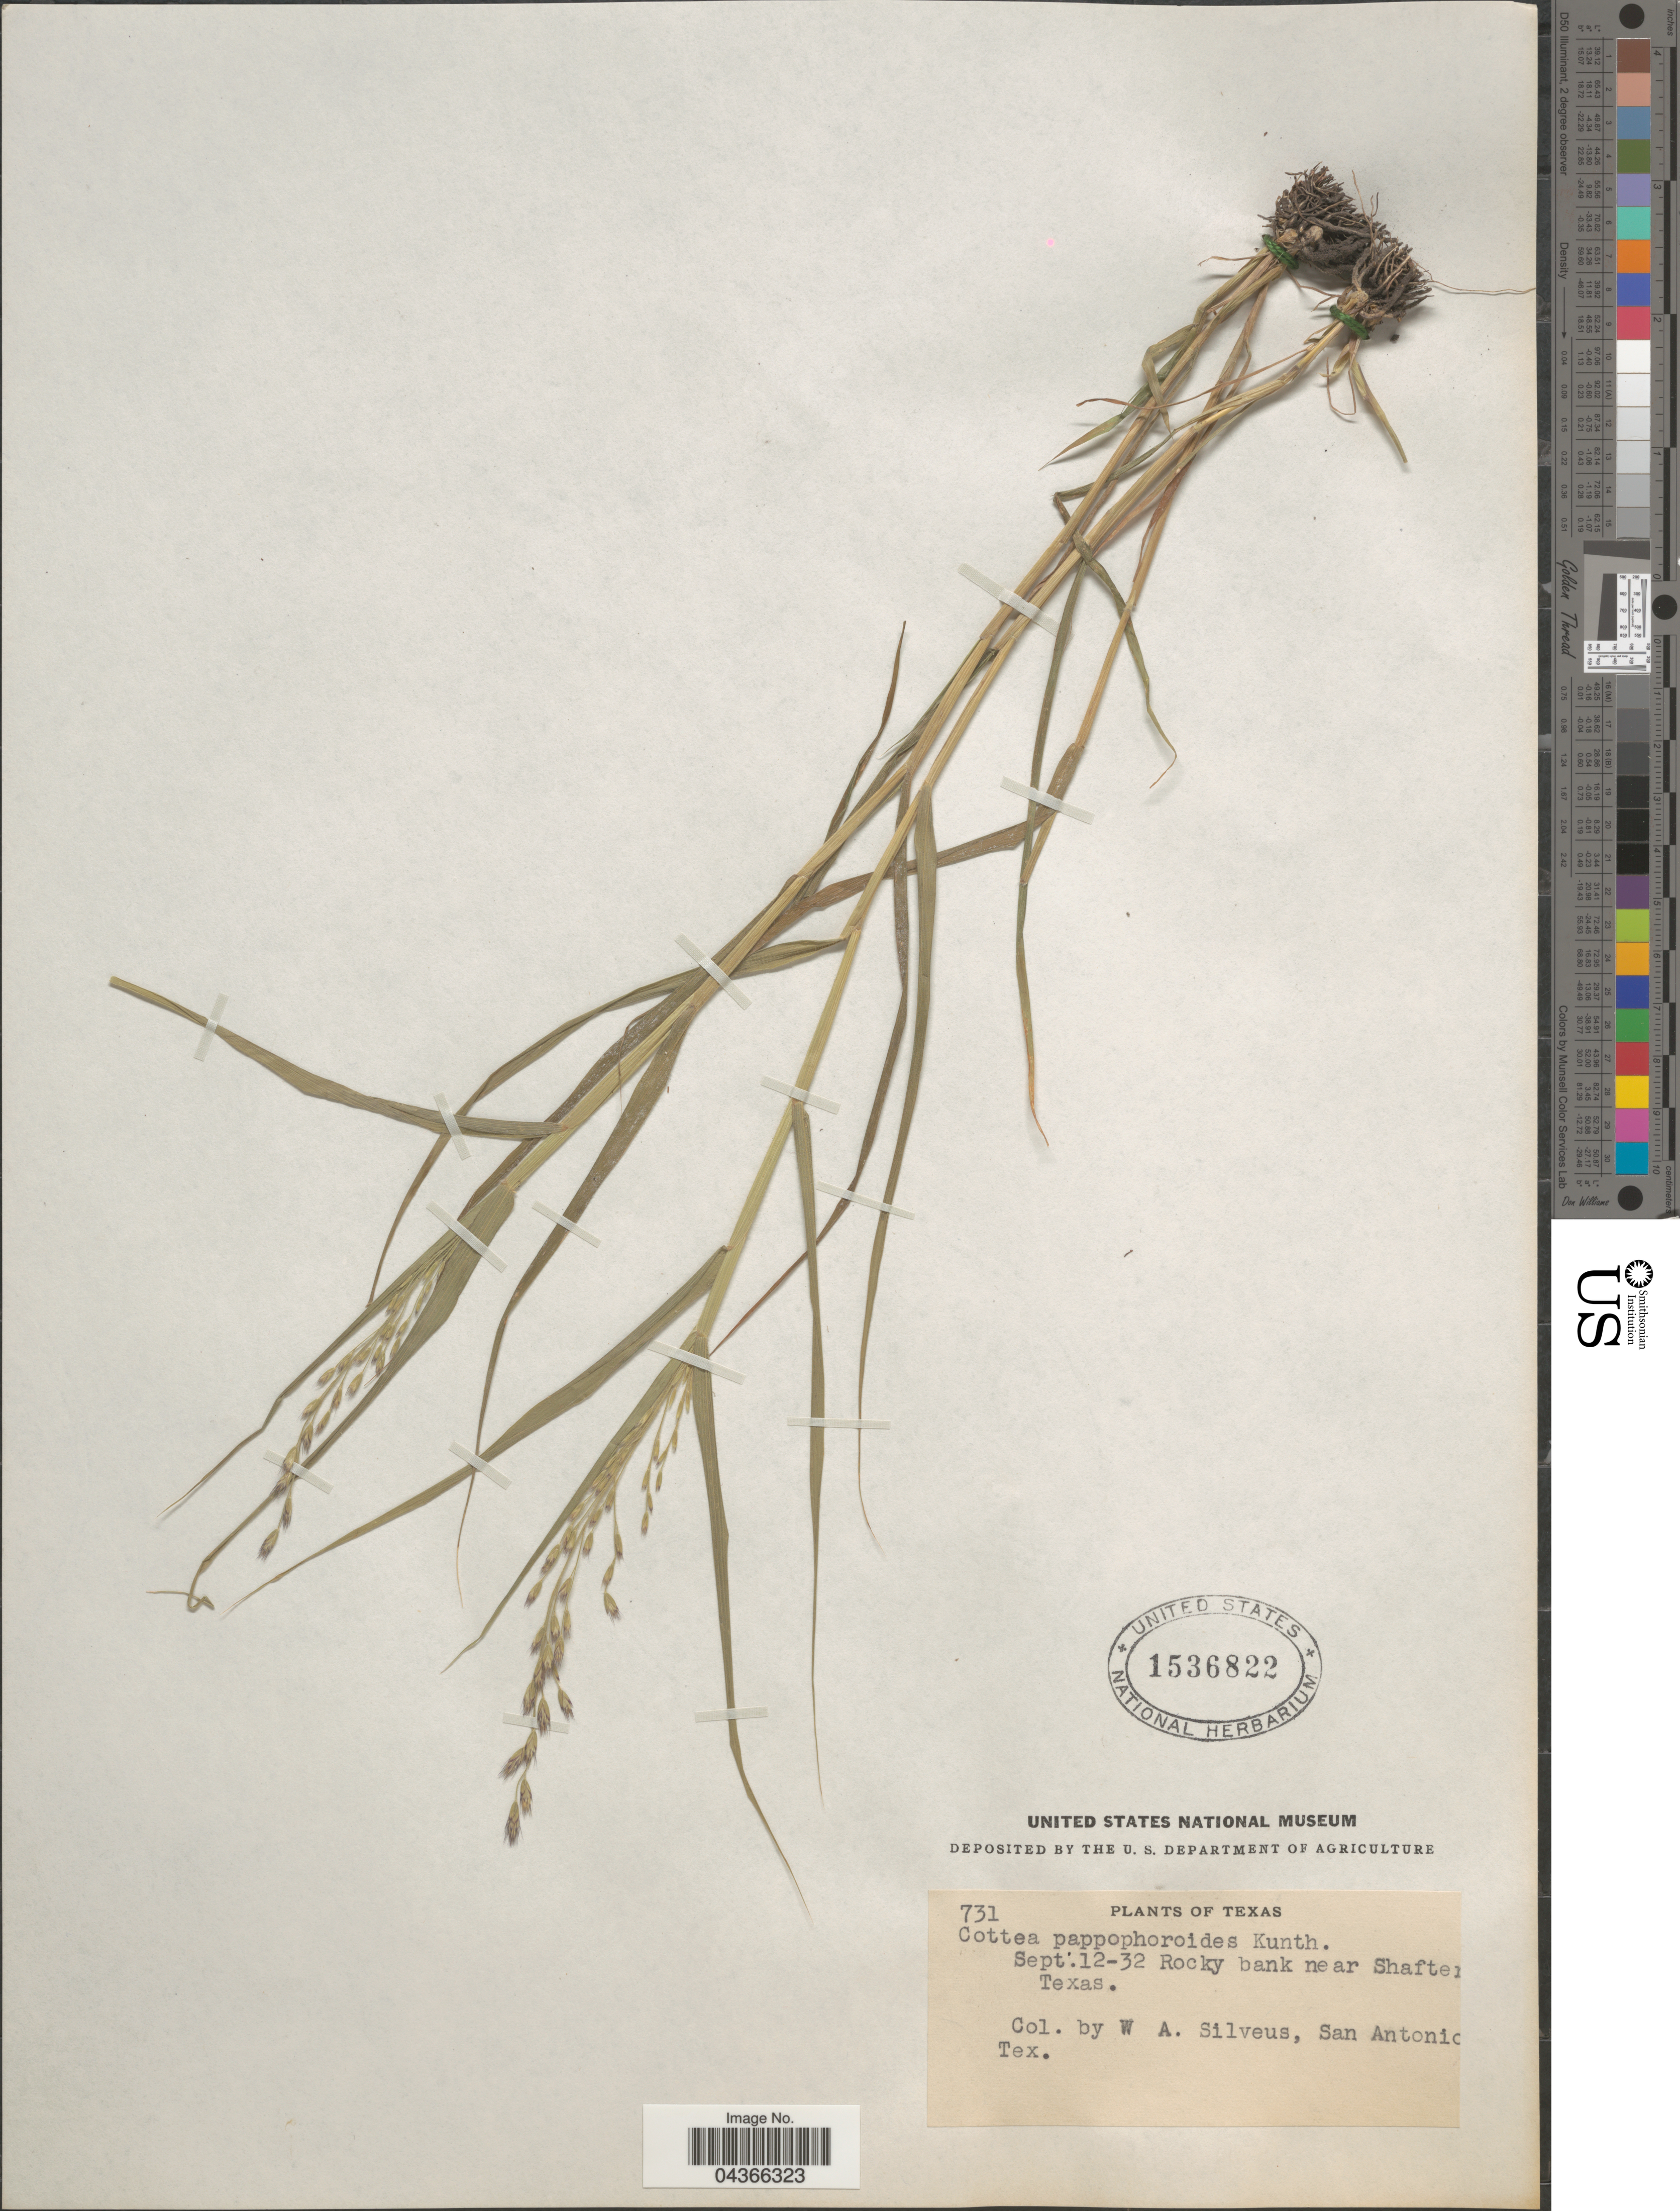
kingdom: Plantae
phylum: Tracheophyta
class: Liliopsida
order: Poales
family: Poaceae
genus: Cottea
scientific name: Cottea pappophoroides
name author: Kunth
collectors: W. Silveus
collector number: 731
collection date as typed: Transcribed d/m/y: 12/9/32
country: United States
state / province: Texas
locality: Rocky bank near Shafter.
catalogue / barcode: US 1536822